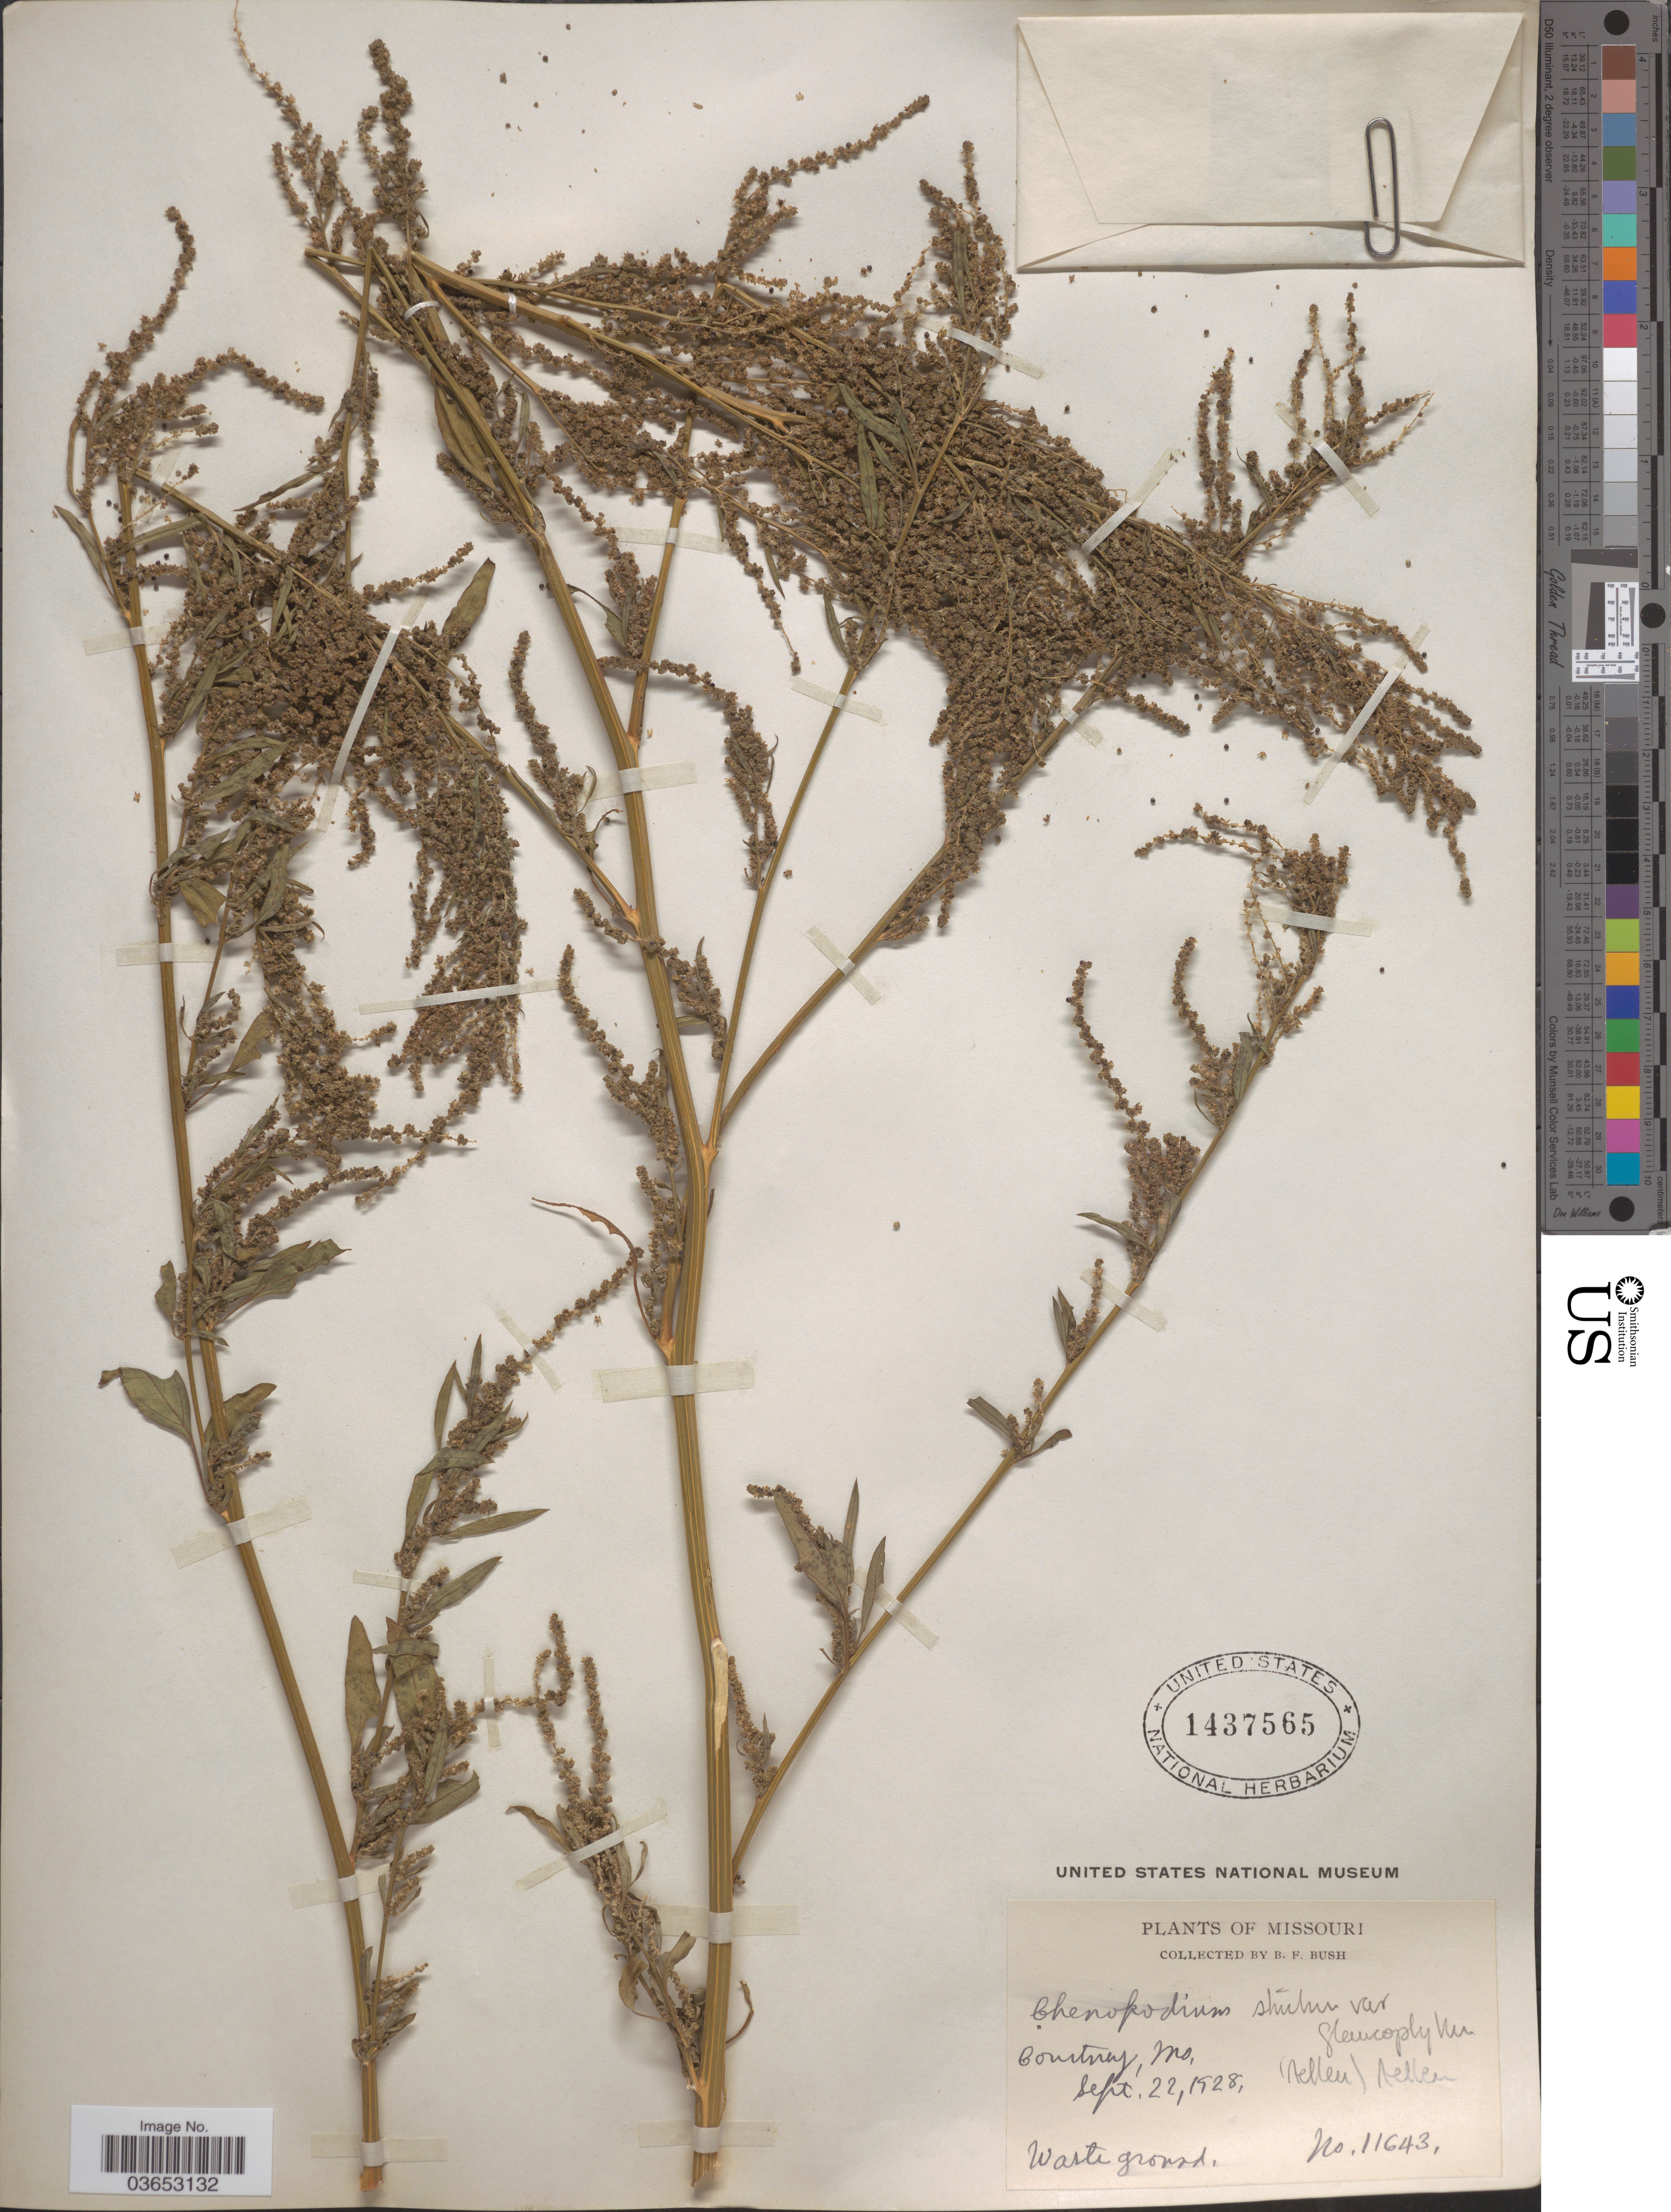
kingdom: Plantae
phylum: Tracheophyta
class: Magnoliopsida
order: Caryophyllales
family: Amaranthaceae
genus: Chenopodium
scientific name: Chenopodium glaucophyllum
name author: Aellen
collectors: B. F. Bush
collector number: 11643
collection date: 1928-09-22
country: United States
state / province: Missouri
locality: Courtney.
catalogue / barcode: US 1437565